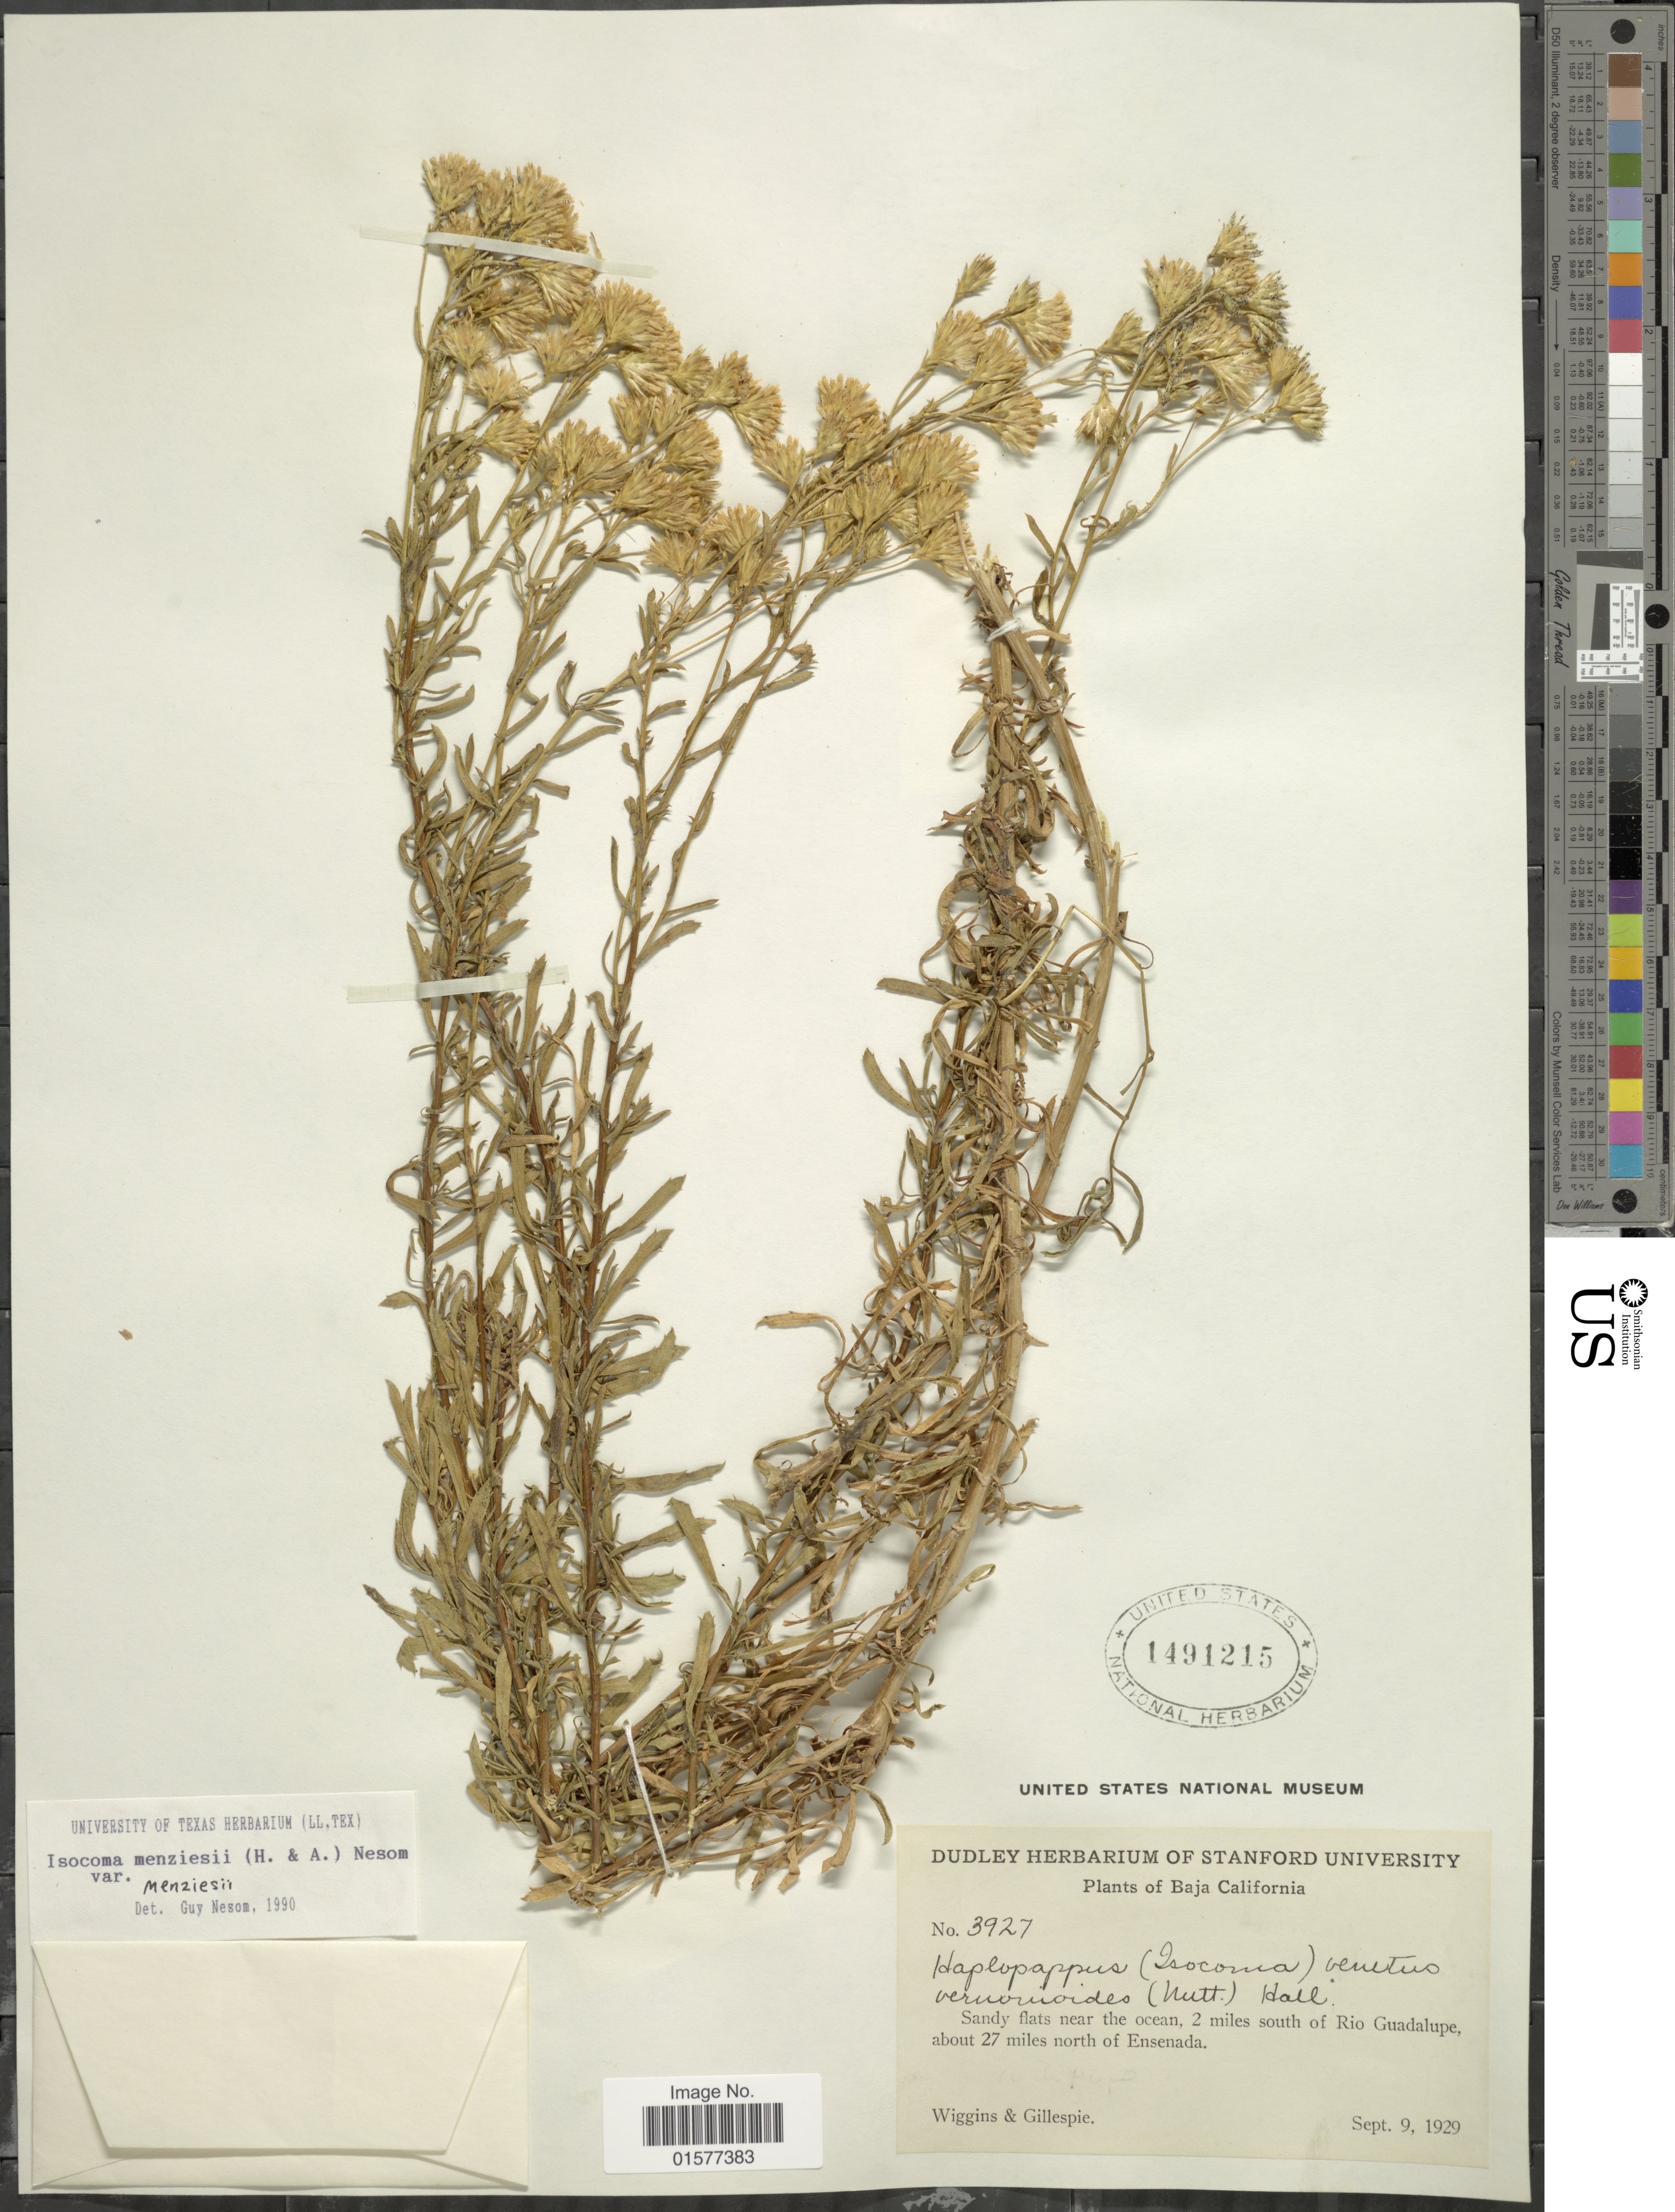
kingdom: Plantae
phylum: Tracheophyta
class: Magnoliopsida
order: Asterales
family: Asteraceae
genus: Isocoma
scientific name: Isocoma menziesii var. menziesii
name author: (Hook.) G.L. Nesom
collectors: -- Wiggins & -- Gillespie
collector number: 3927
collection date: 1929-09-09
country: Mexico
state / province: Baja California Norte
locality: Sandy flats near the ocean, 2 miles south of Rio Guadalupe about 27 miles north of Ensenada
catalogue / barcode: US 1491215